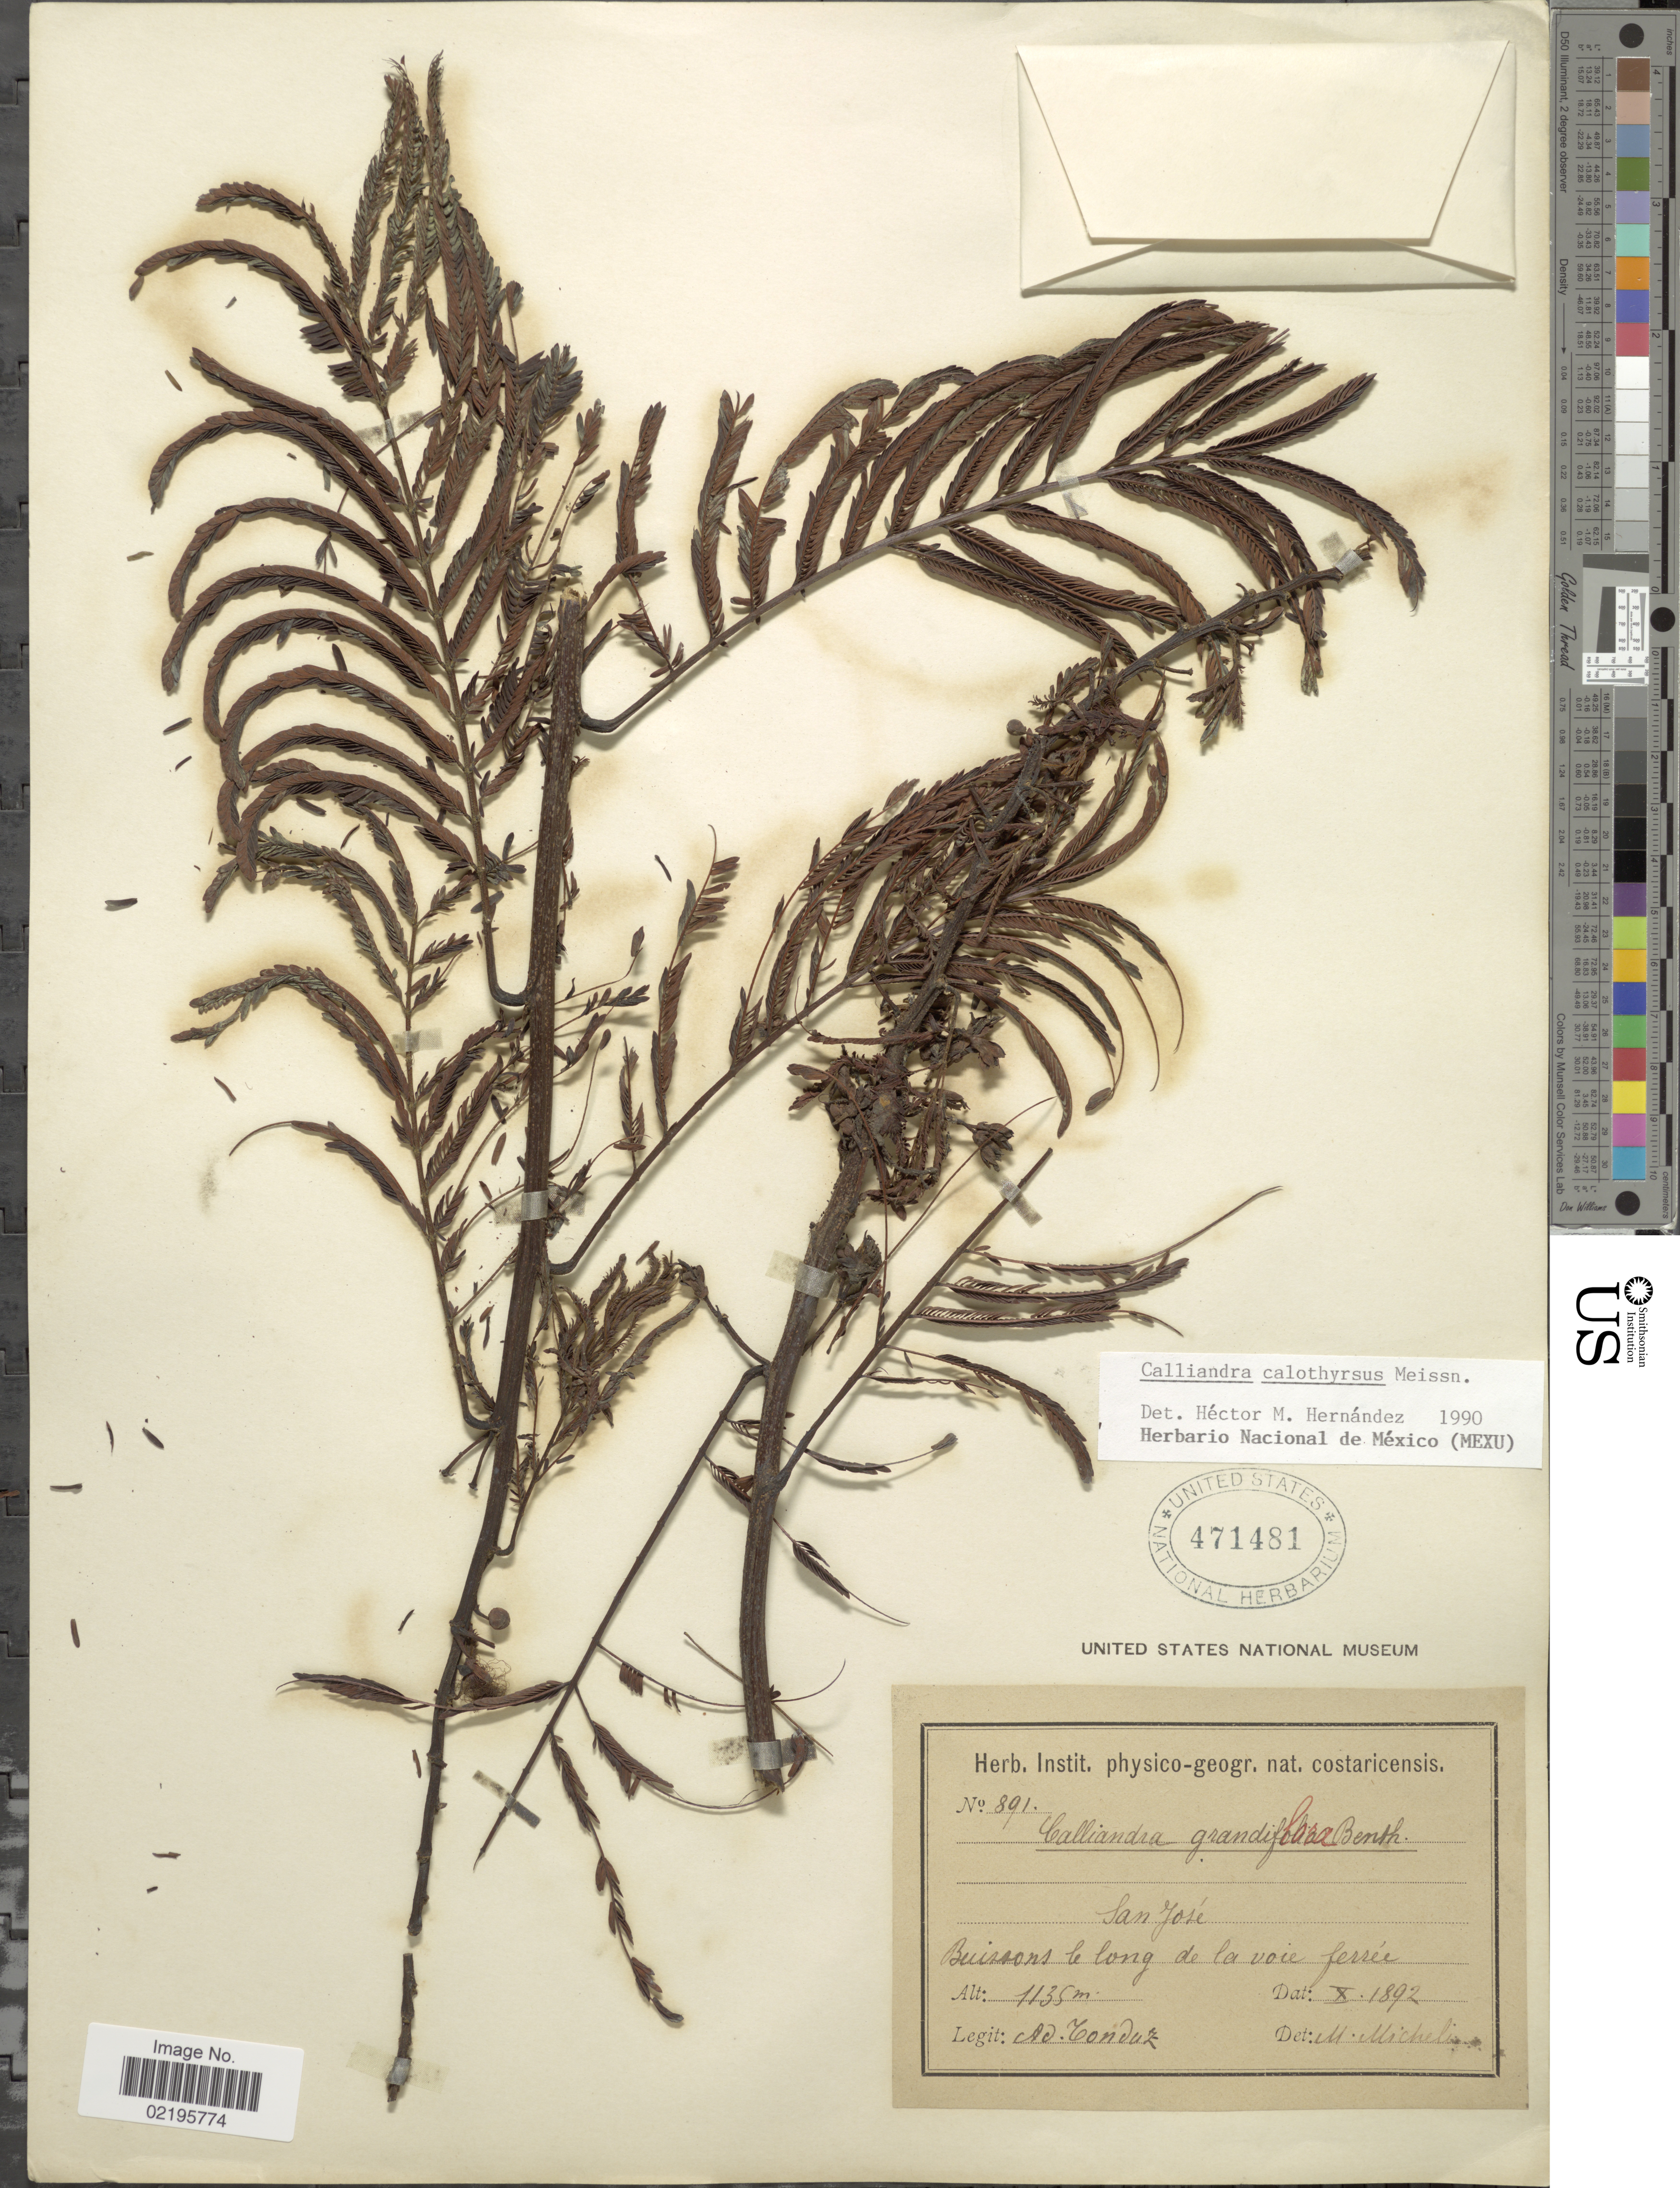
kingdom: Plantae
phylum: Tracheophyta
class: Magnoliopsida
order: Fabales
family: Fabaceae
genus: Calliandra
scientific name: Calliandra calothyrsus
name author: Meisn.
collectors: A. Tonduz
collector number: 891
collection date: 1892-10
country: Costa Rica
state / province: San José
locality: Buissons le long de la voie ferree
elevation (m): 1135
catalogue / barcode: US 471481